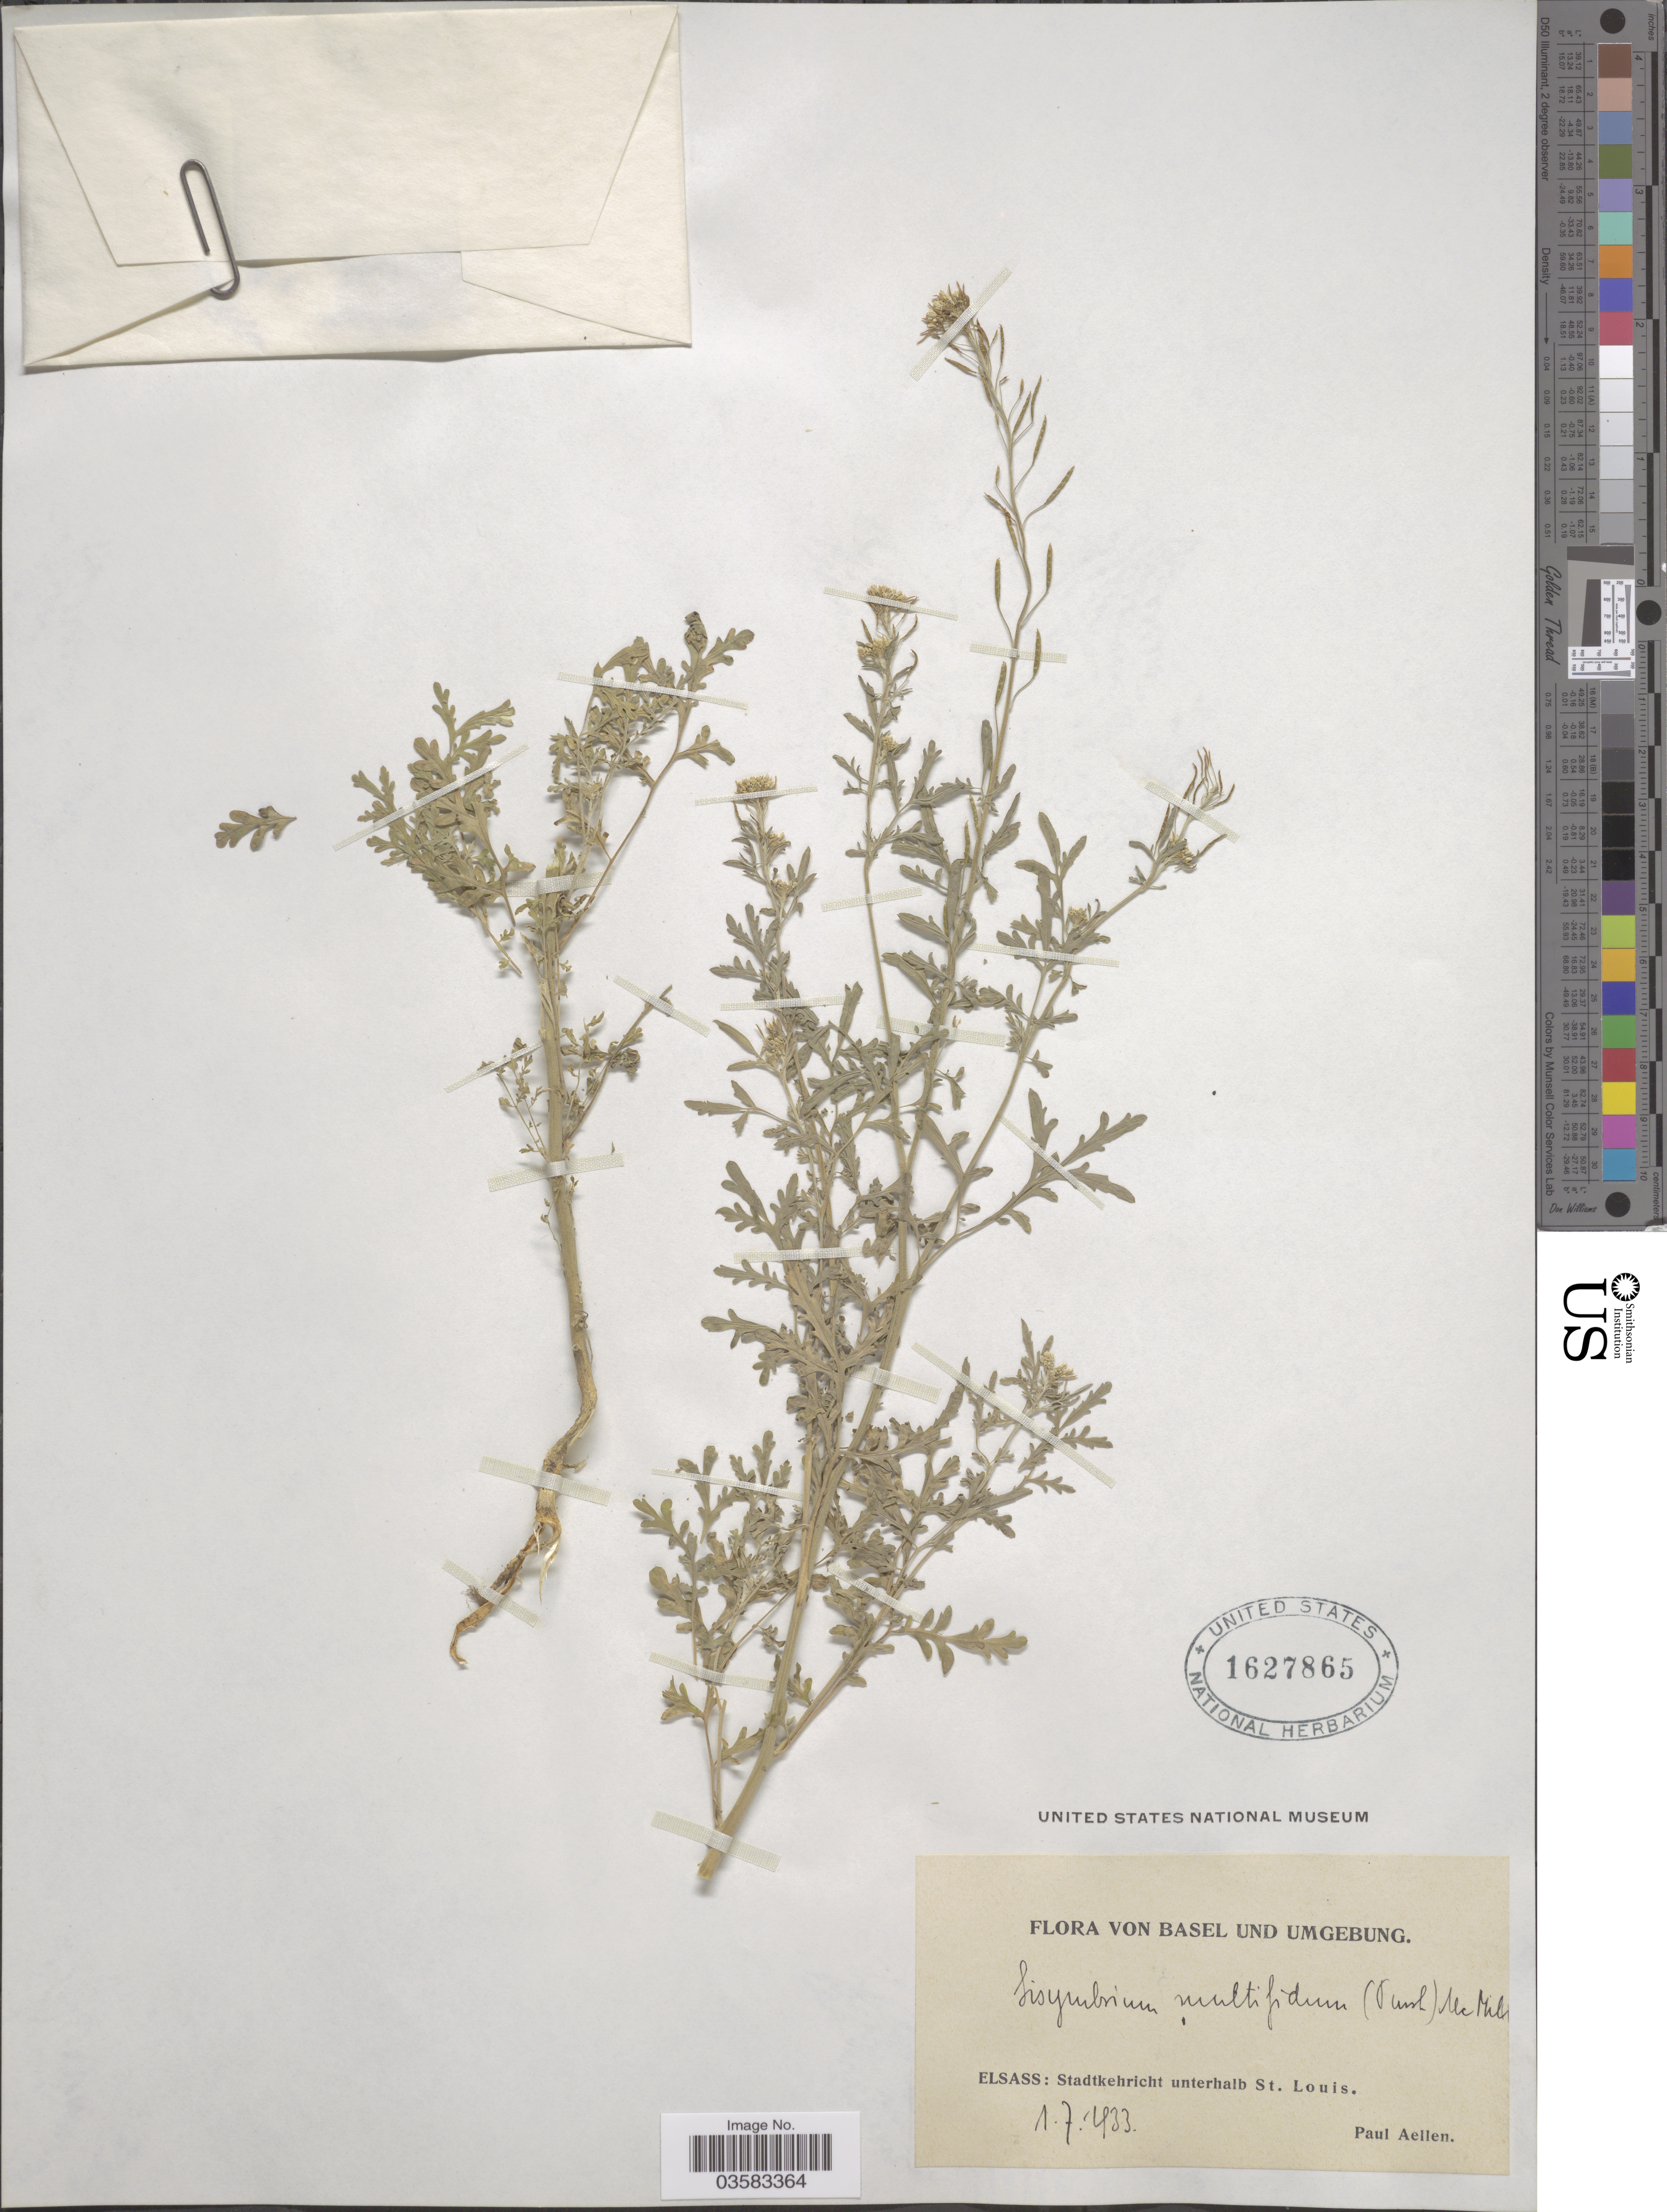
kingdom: Plantae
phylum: Tracheophyta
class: Magnoliopsida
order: Brassicales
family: Brassicaceae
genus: Sisymbrium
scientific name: Sisymbrium multifidum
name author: (Pursh ex Pursh) MacMill.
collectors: P. Aellen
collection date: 1933-07-01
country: Switzerland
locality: Basel und Umgebung. Elsass: Stadtkehricht unterhalb St. Louis.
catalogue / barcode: US 1627865